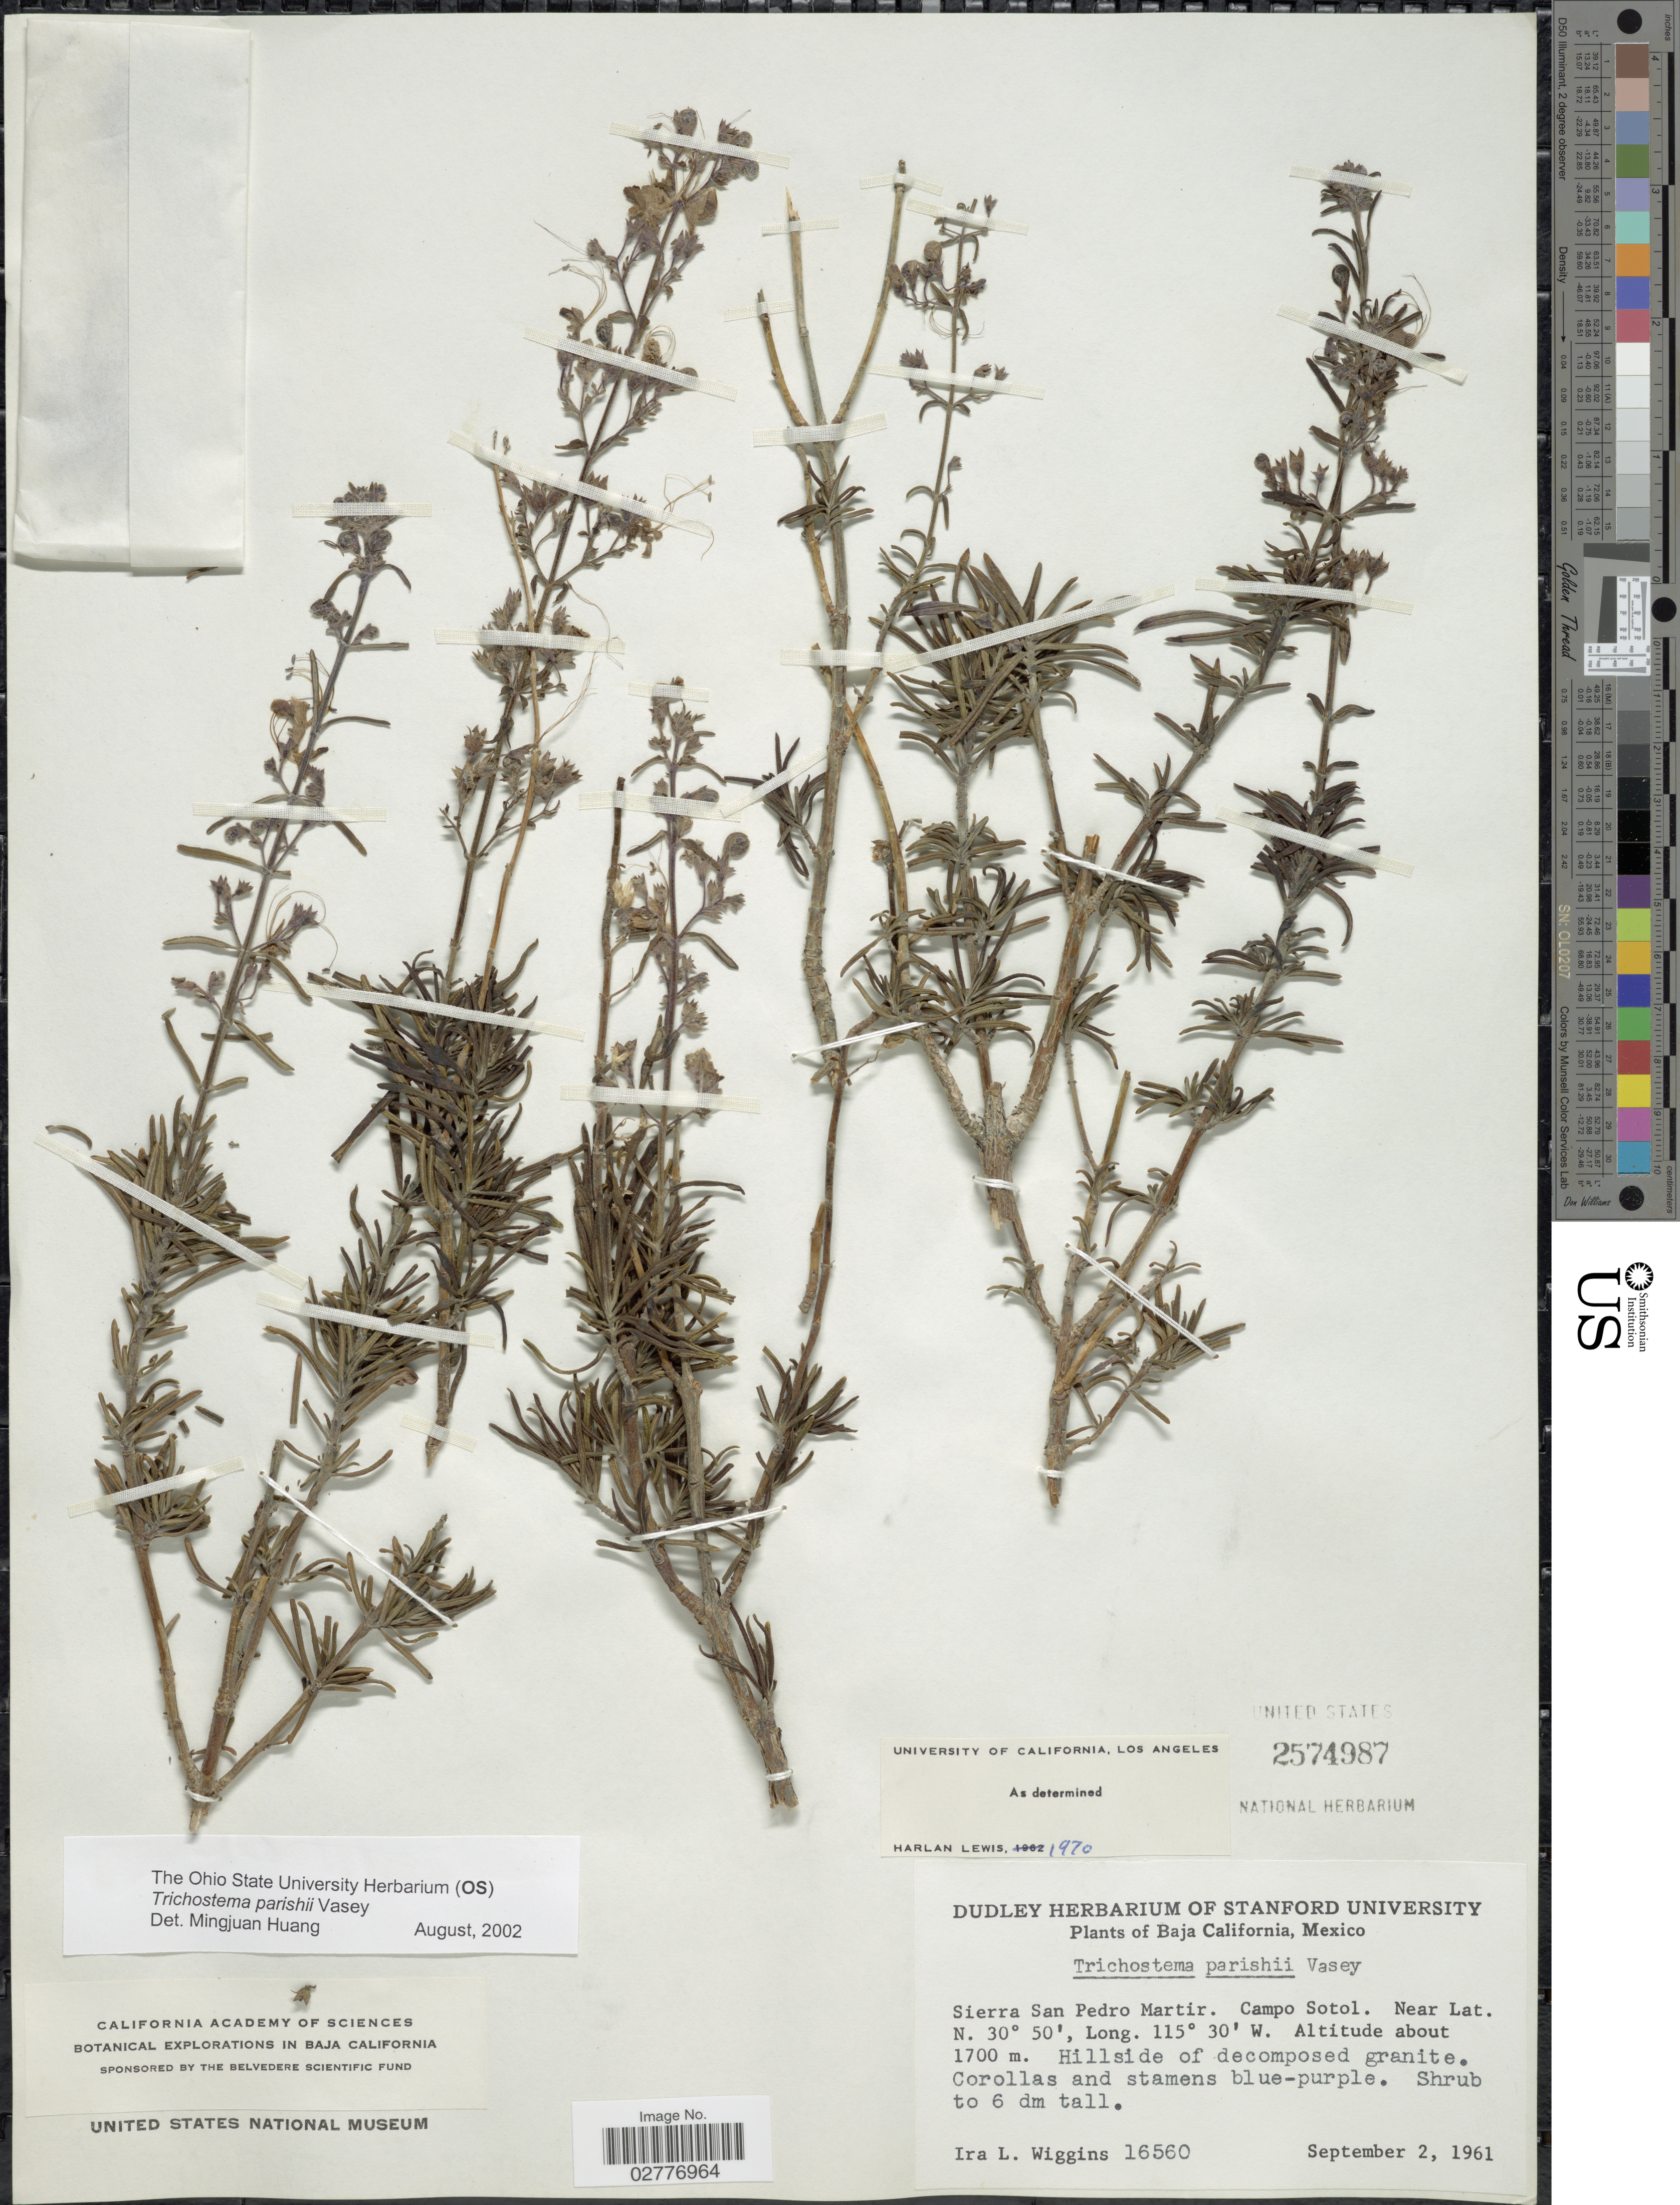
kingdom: Plantae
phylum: Tracheophyta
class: Magnoliopsida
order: Lamiales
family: Lamiaceae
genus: Trichostema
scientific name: Trichostema parishii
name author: Vasey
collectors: I. L. Wiggins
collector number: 16560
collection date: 1961-09-02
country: Mexico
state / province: Baja California Norte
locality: Sierra San Pedro Martir. Campo Sotol.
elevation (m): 1700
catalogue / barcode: US 2574987